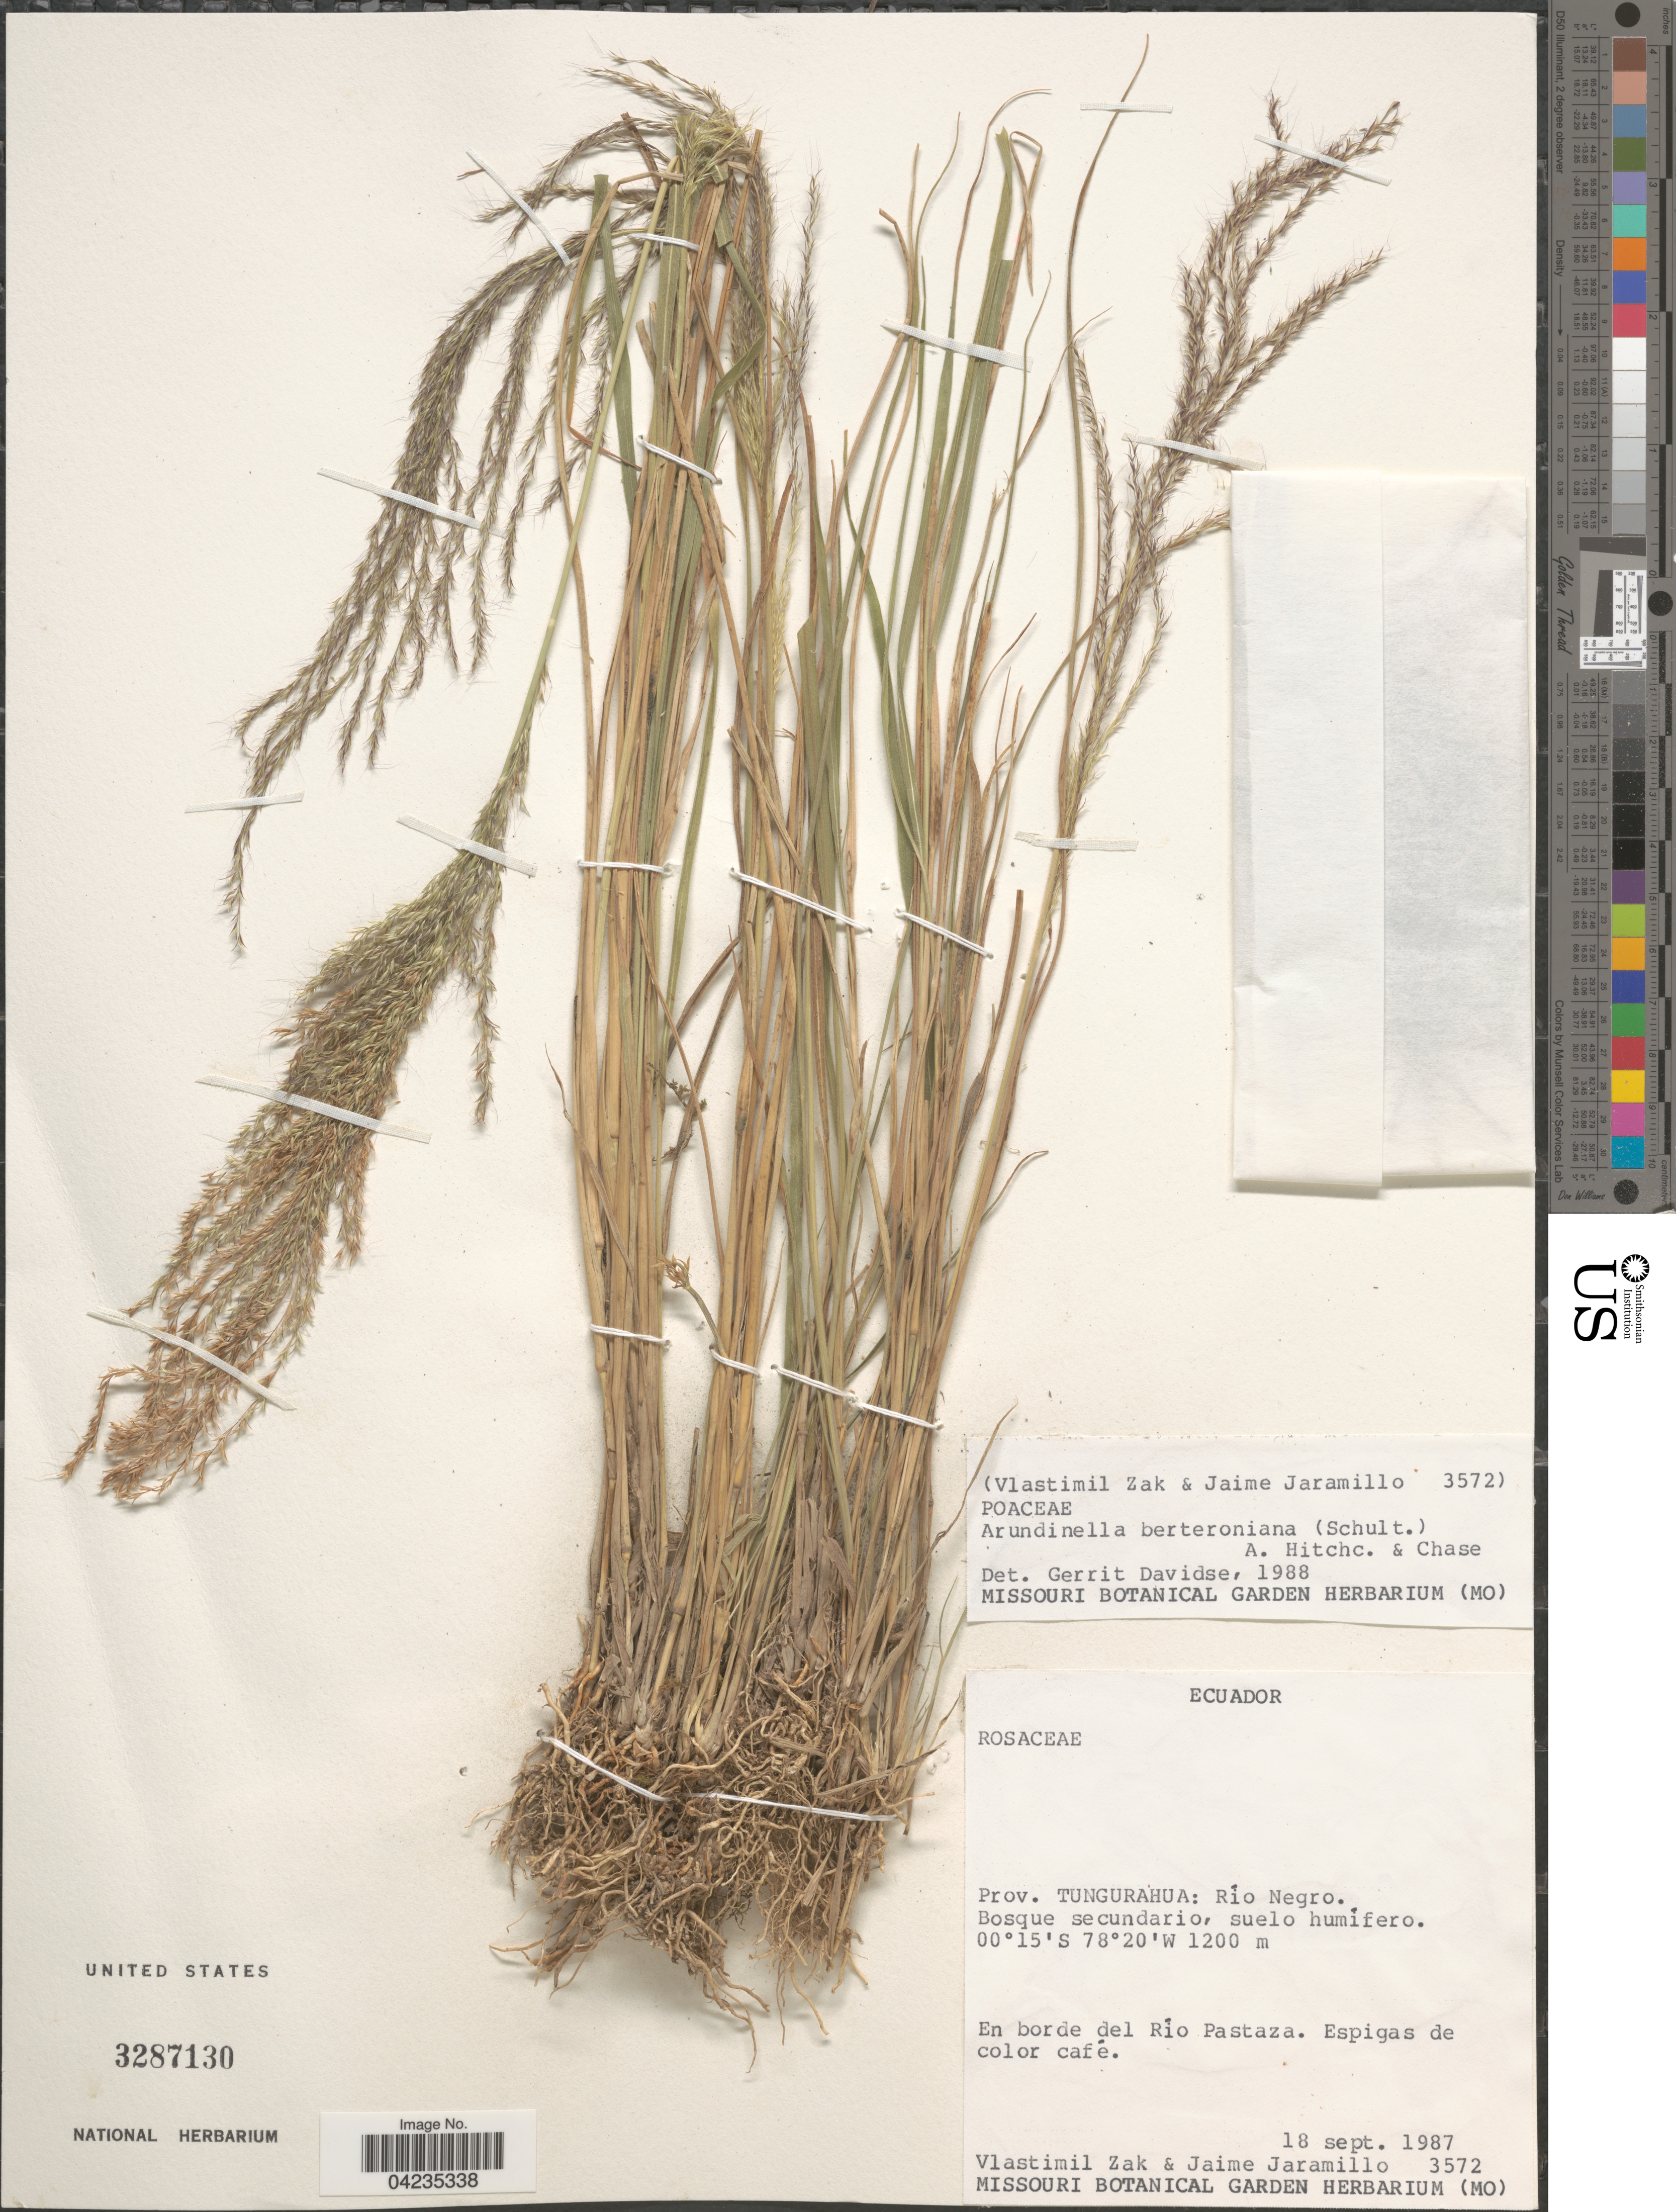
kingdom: Plantae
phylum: Tracheophyta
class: Liliopsida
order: Poales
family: Poaceae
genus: Arundinella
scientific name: Arundinella berteroniana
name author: (Schult.) Hitchc. & Chase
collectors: V. Zak & J. Jaramillo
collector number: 3572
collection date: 1987-09-18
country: Ecuador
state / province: Tungurahua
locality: Río Negro. En borde del Río Pastaza.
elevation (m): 1200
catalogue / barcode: US 3287130